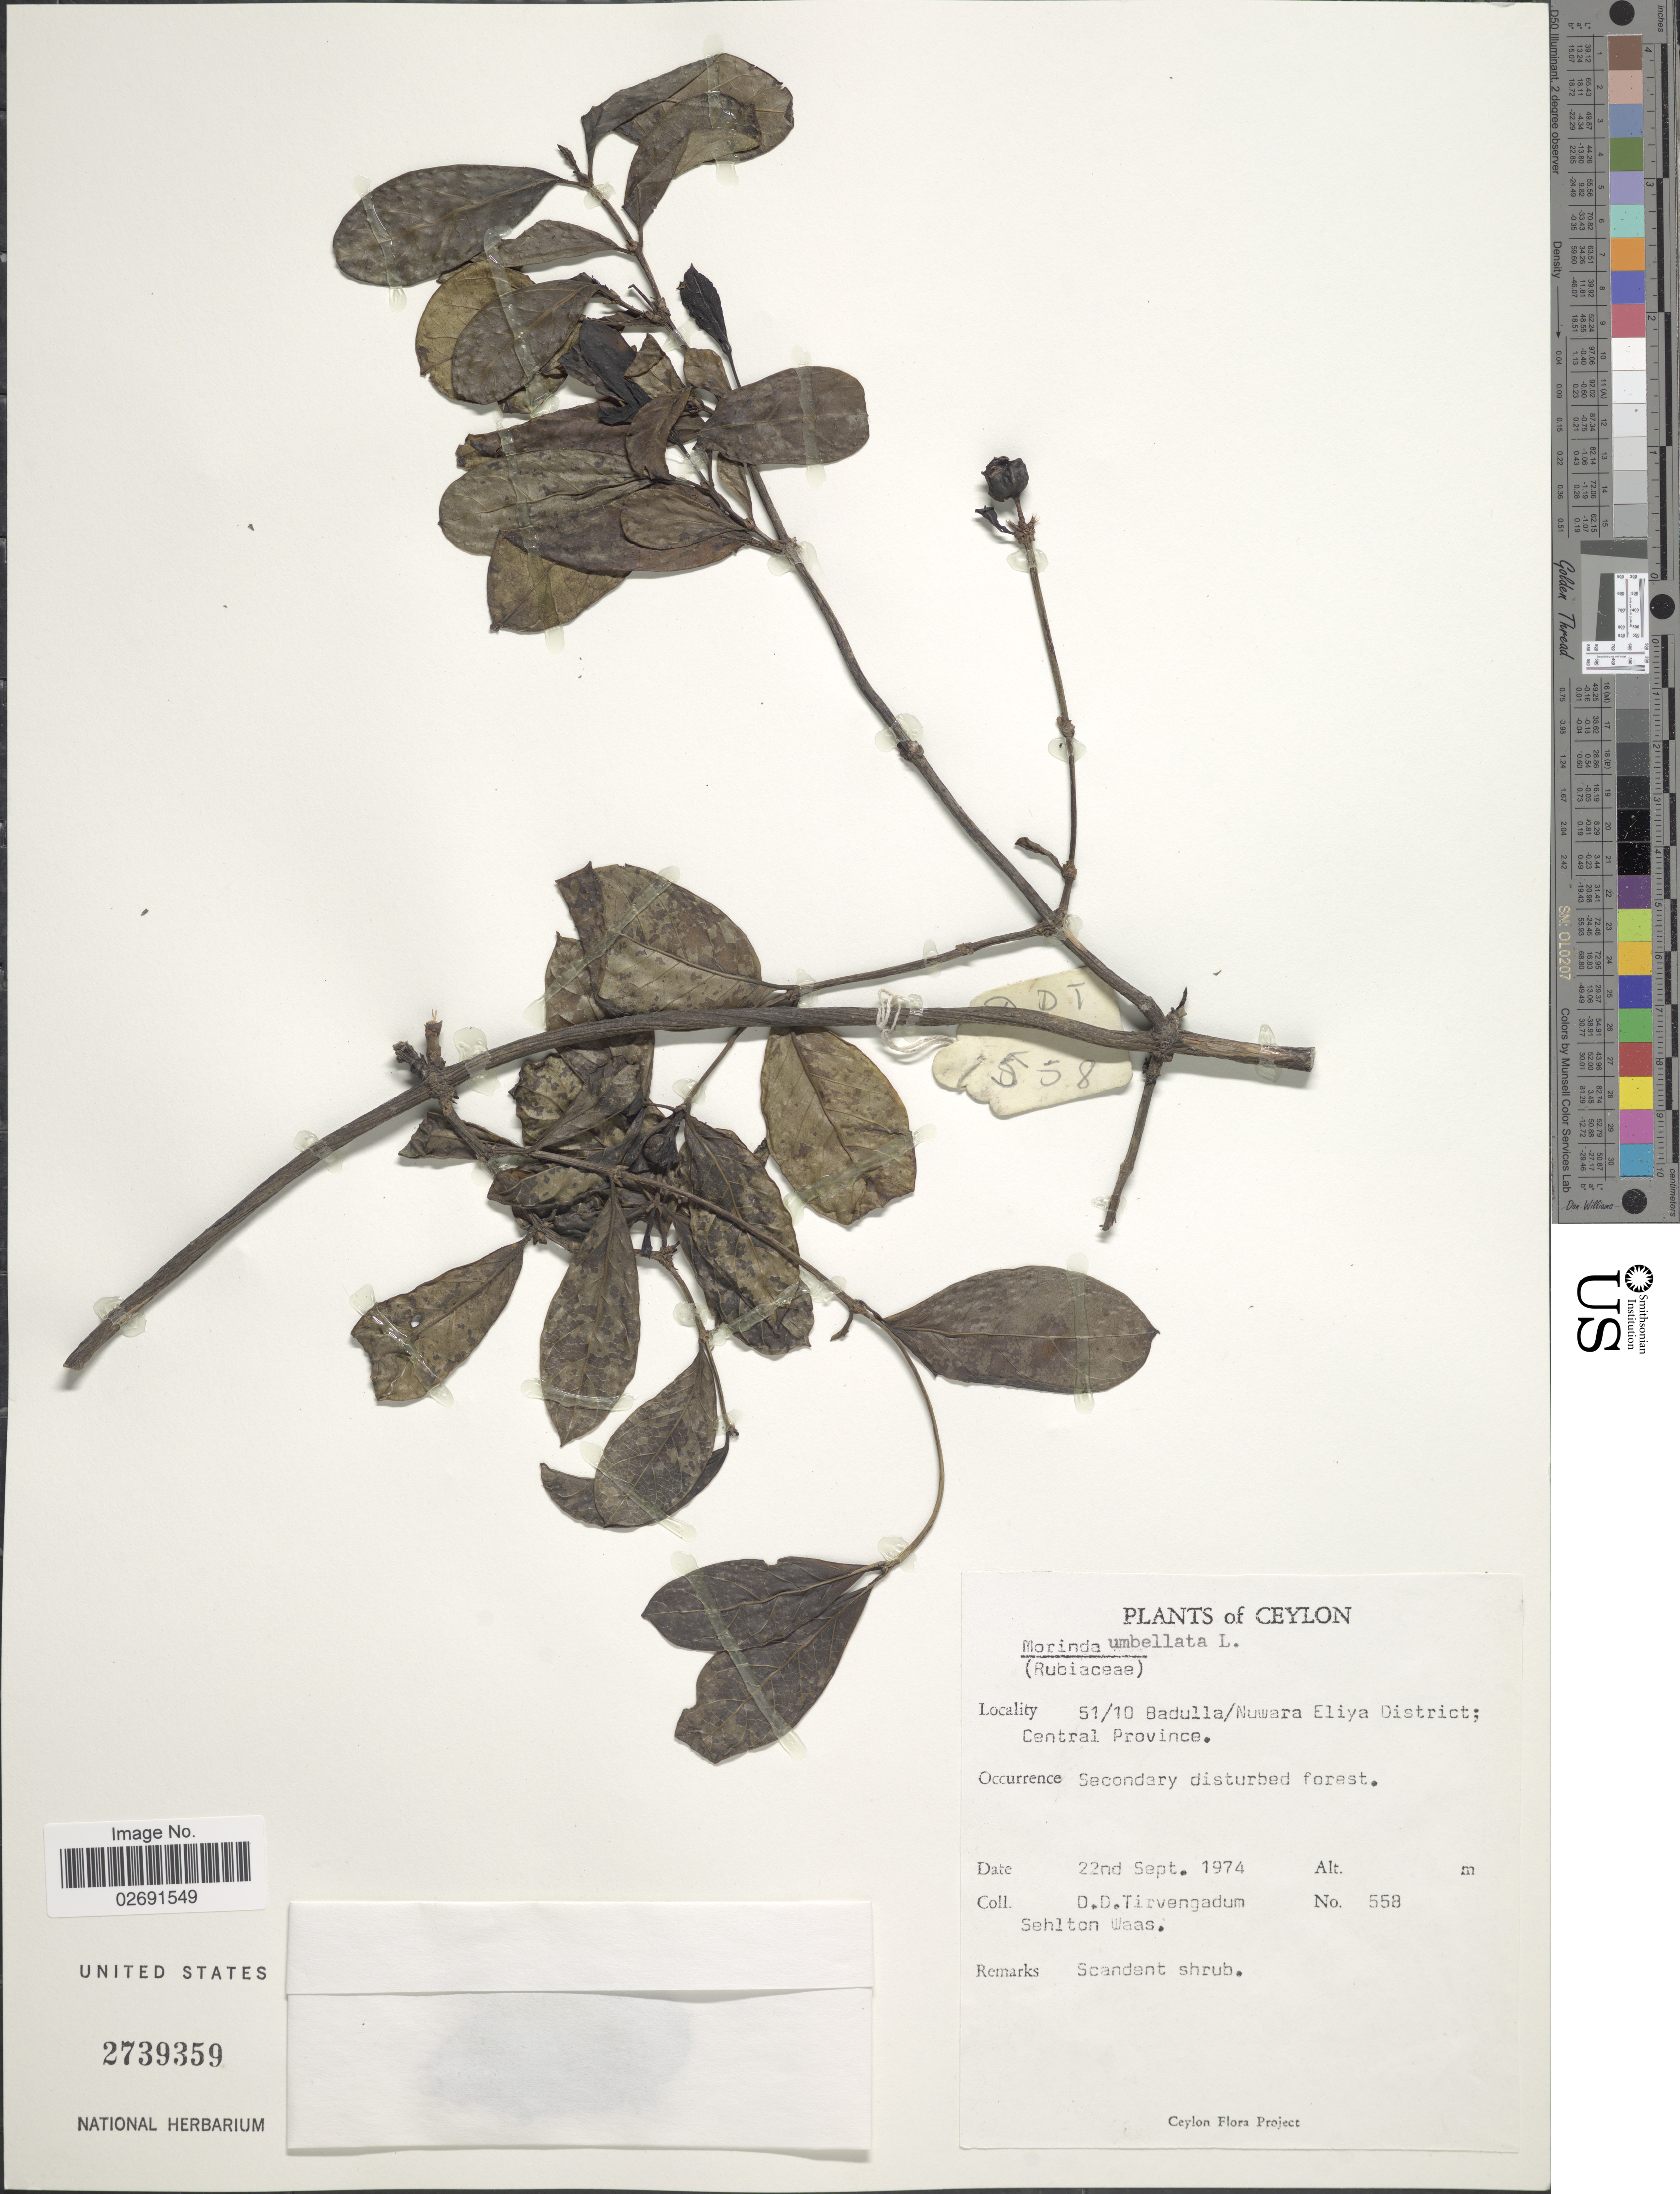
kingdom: Plantae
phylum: Tracheophyta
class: Magnoliopsida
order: Gentianales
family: Rubiaceae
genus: Gynochthodes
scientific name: Gynochthodes umbellata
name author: (L.) Razafim. & B. Bremer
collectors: D. Tirvengadum & S. Waas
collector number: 558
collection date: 1974-09-22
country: Sri Lanka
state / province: Central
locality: Ceylon, 51/10 Badulla/Nuwara Eliya District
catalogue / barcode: US 2739359